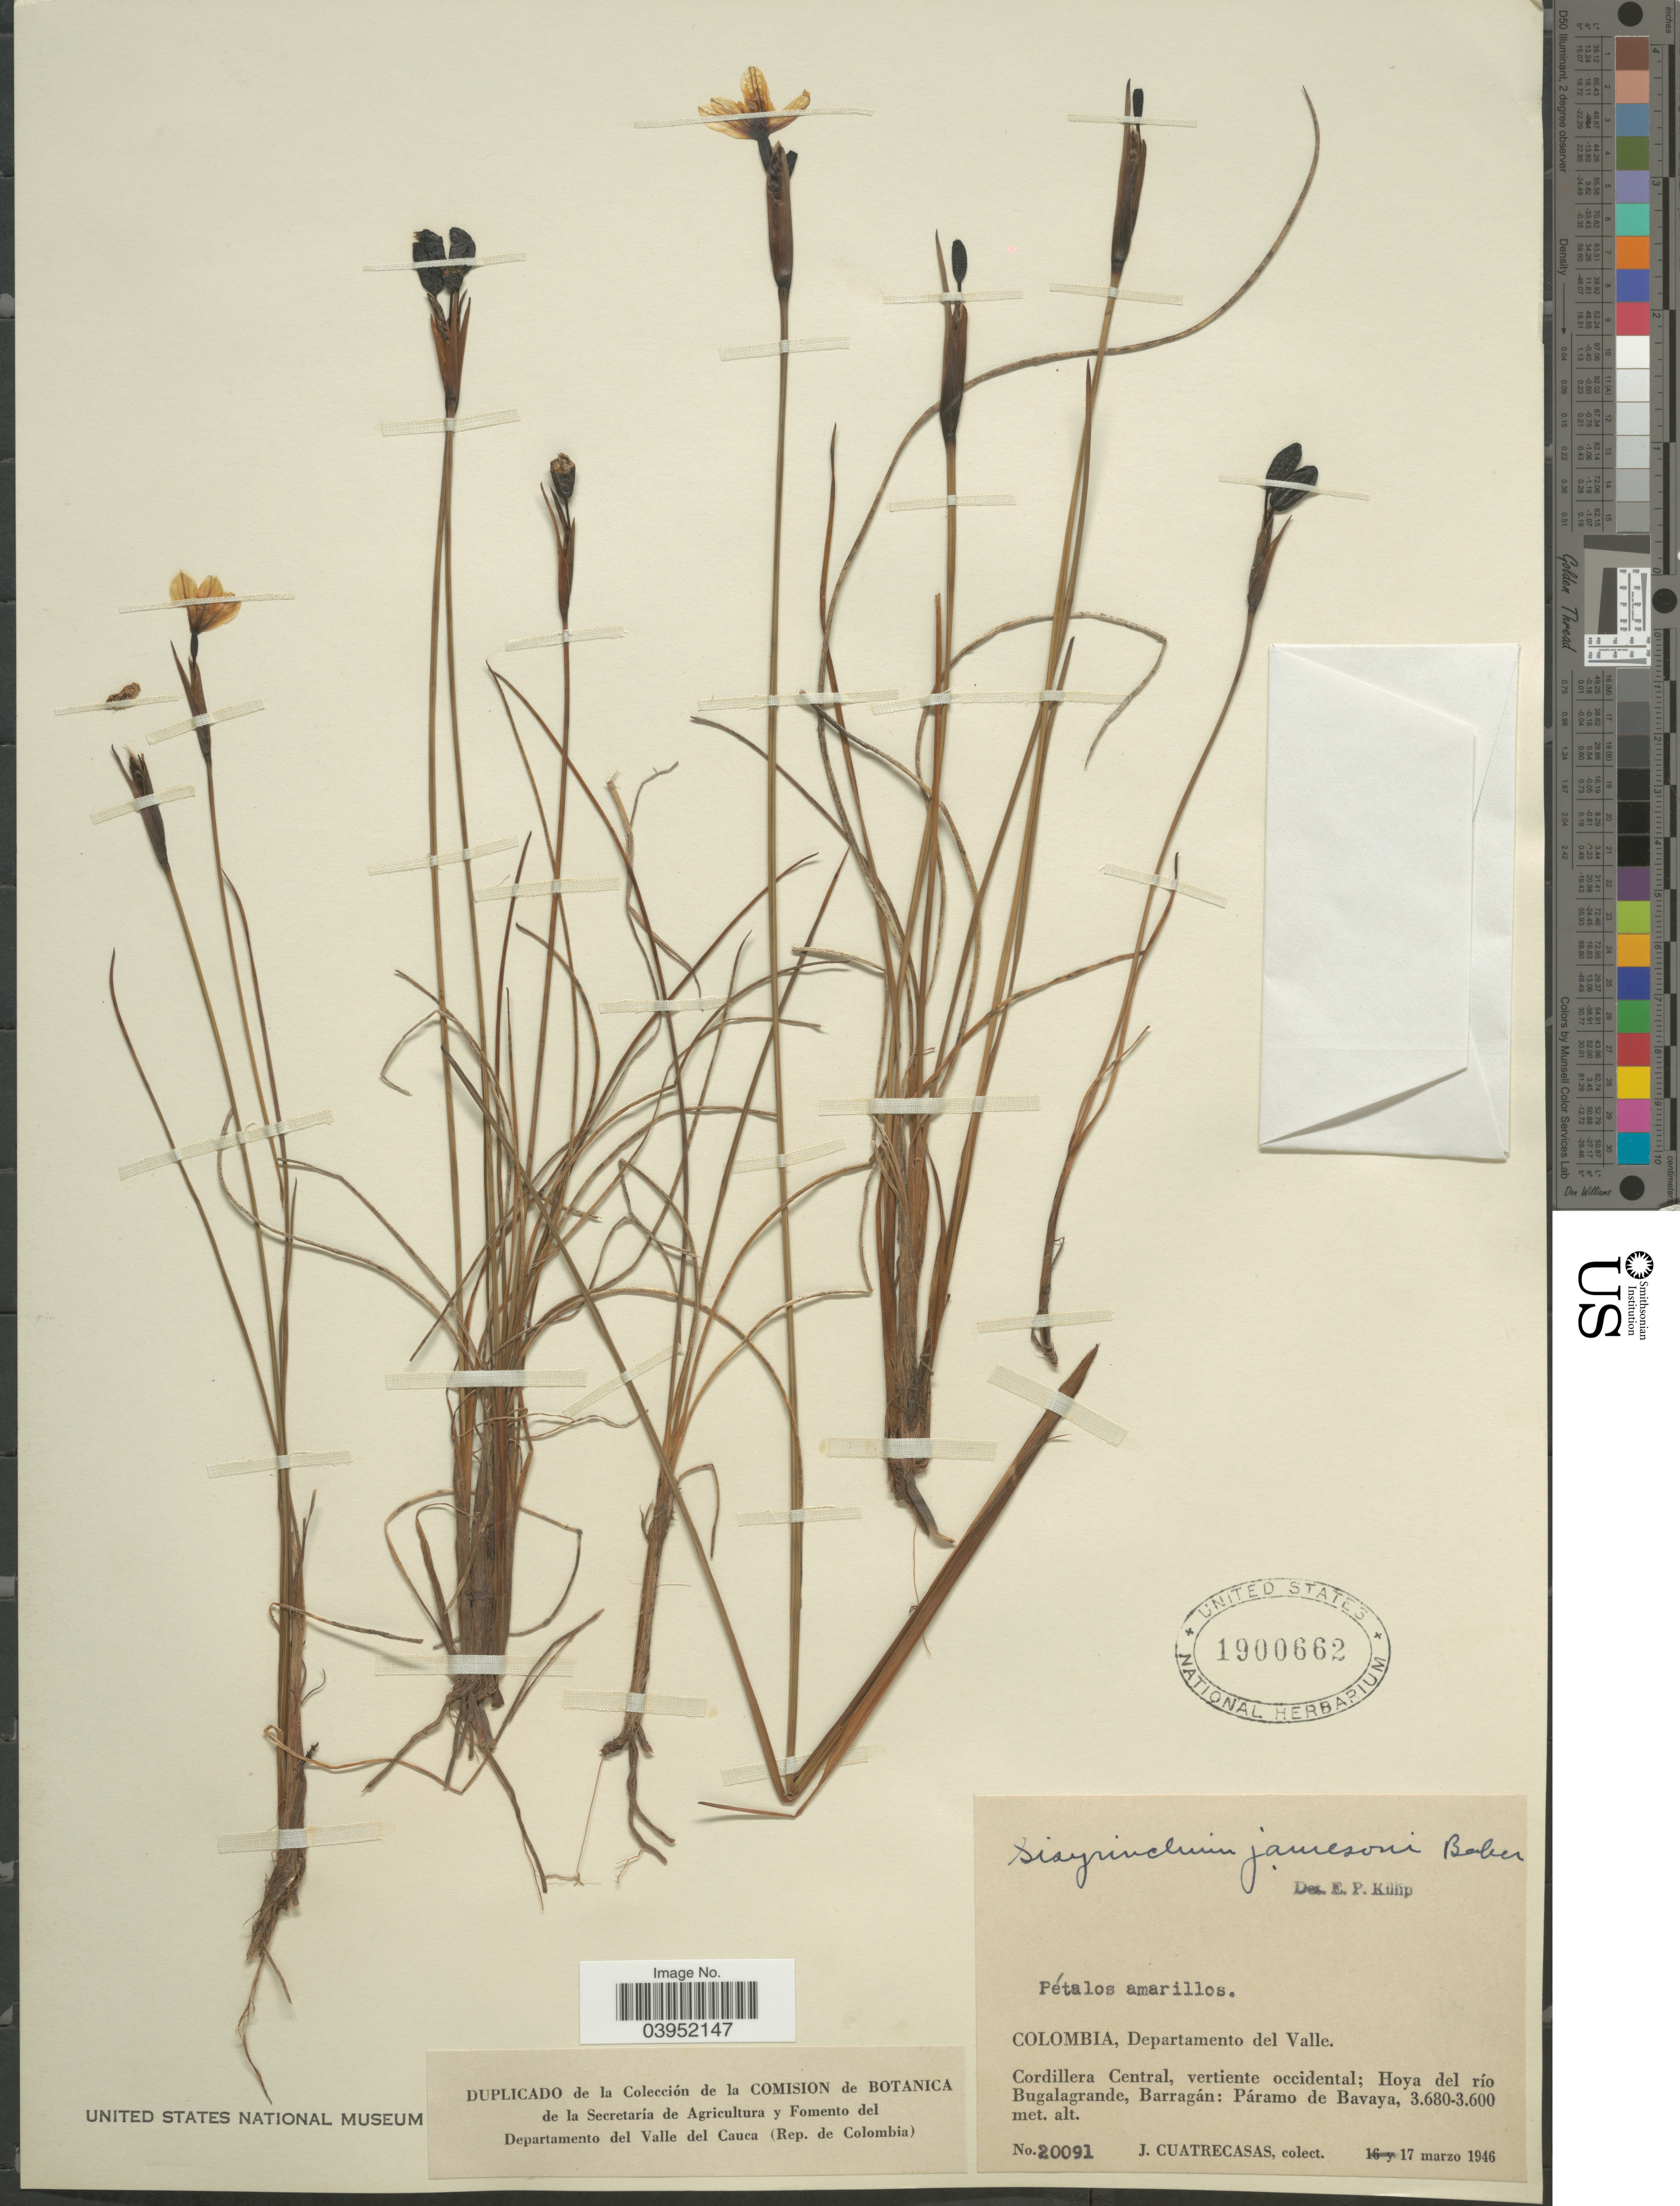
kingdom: Plantae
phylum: Tracheophyta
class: Liliopsida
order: Asparagales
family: Iridaceae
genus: Sisyrinchium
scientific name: Sisyrinchium jamesonii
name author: Baker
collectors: J. Cuatrecasas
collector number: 20091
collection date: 1946-03-17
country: Colombia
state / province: Valle del Cauca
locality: Departamento del Valle. Cordillera Central, vertiente occidental; Hoya del río Bugalagrande, Barragán: Páramo de Bavaya.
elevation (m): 3600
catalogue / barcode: US 1900662